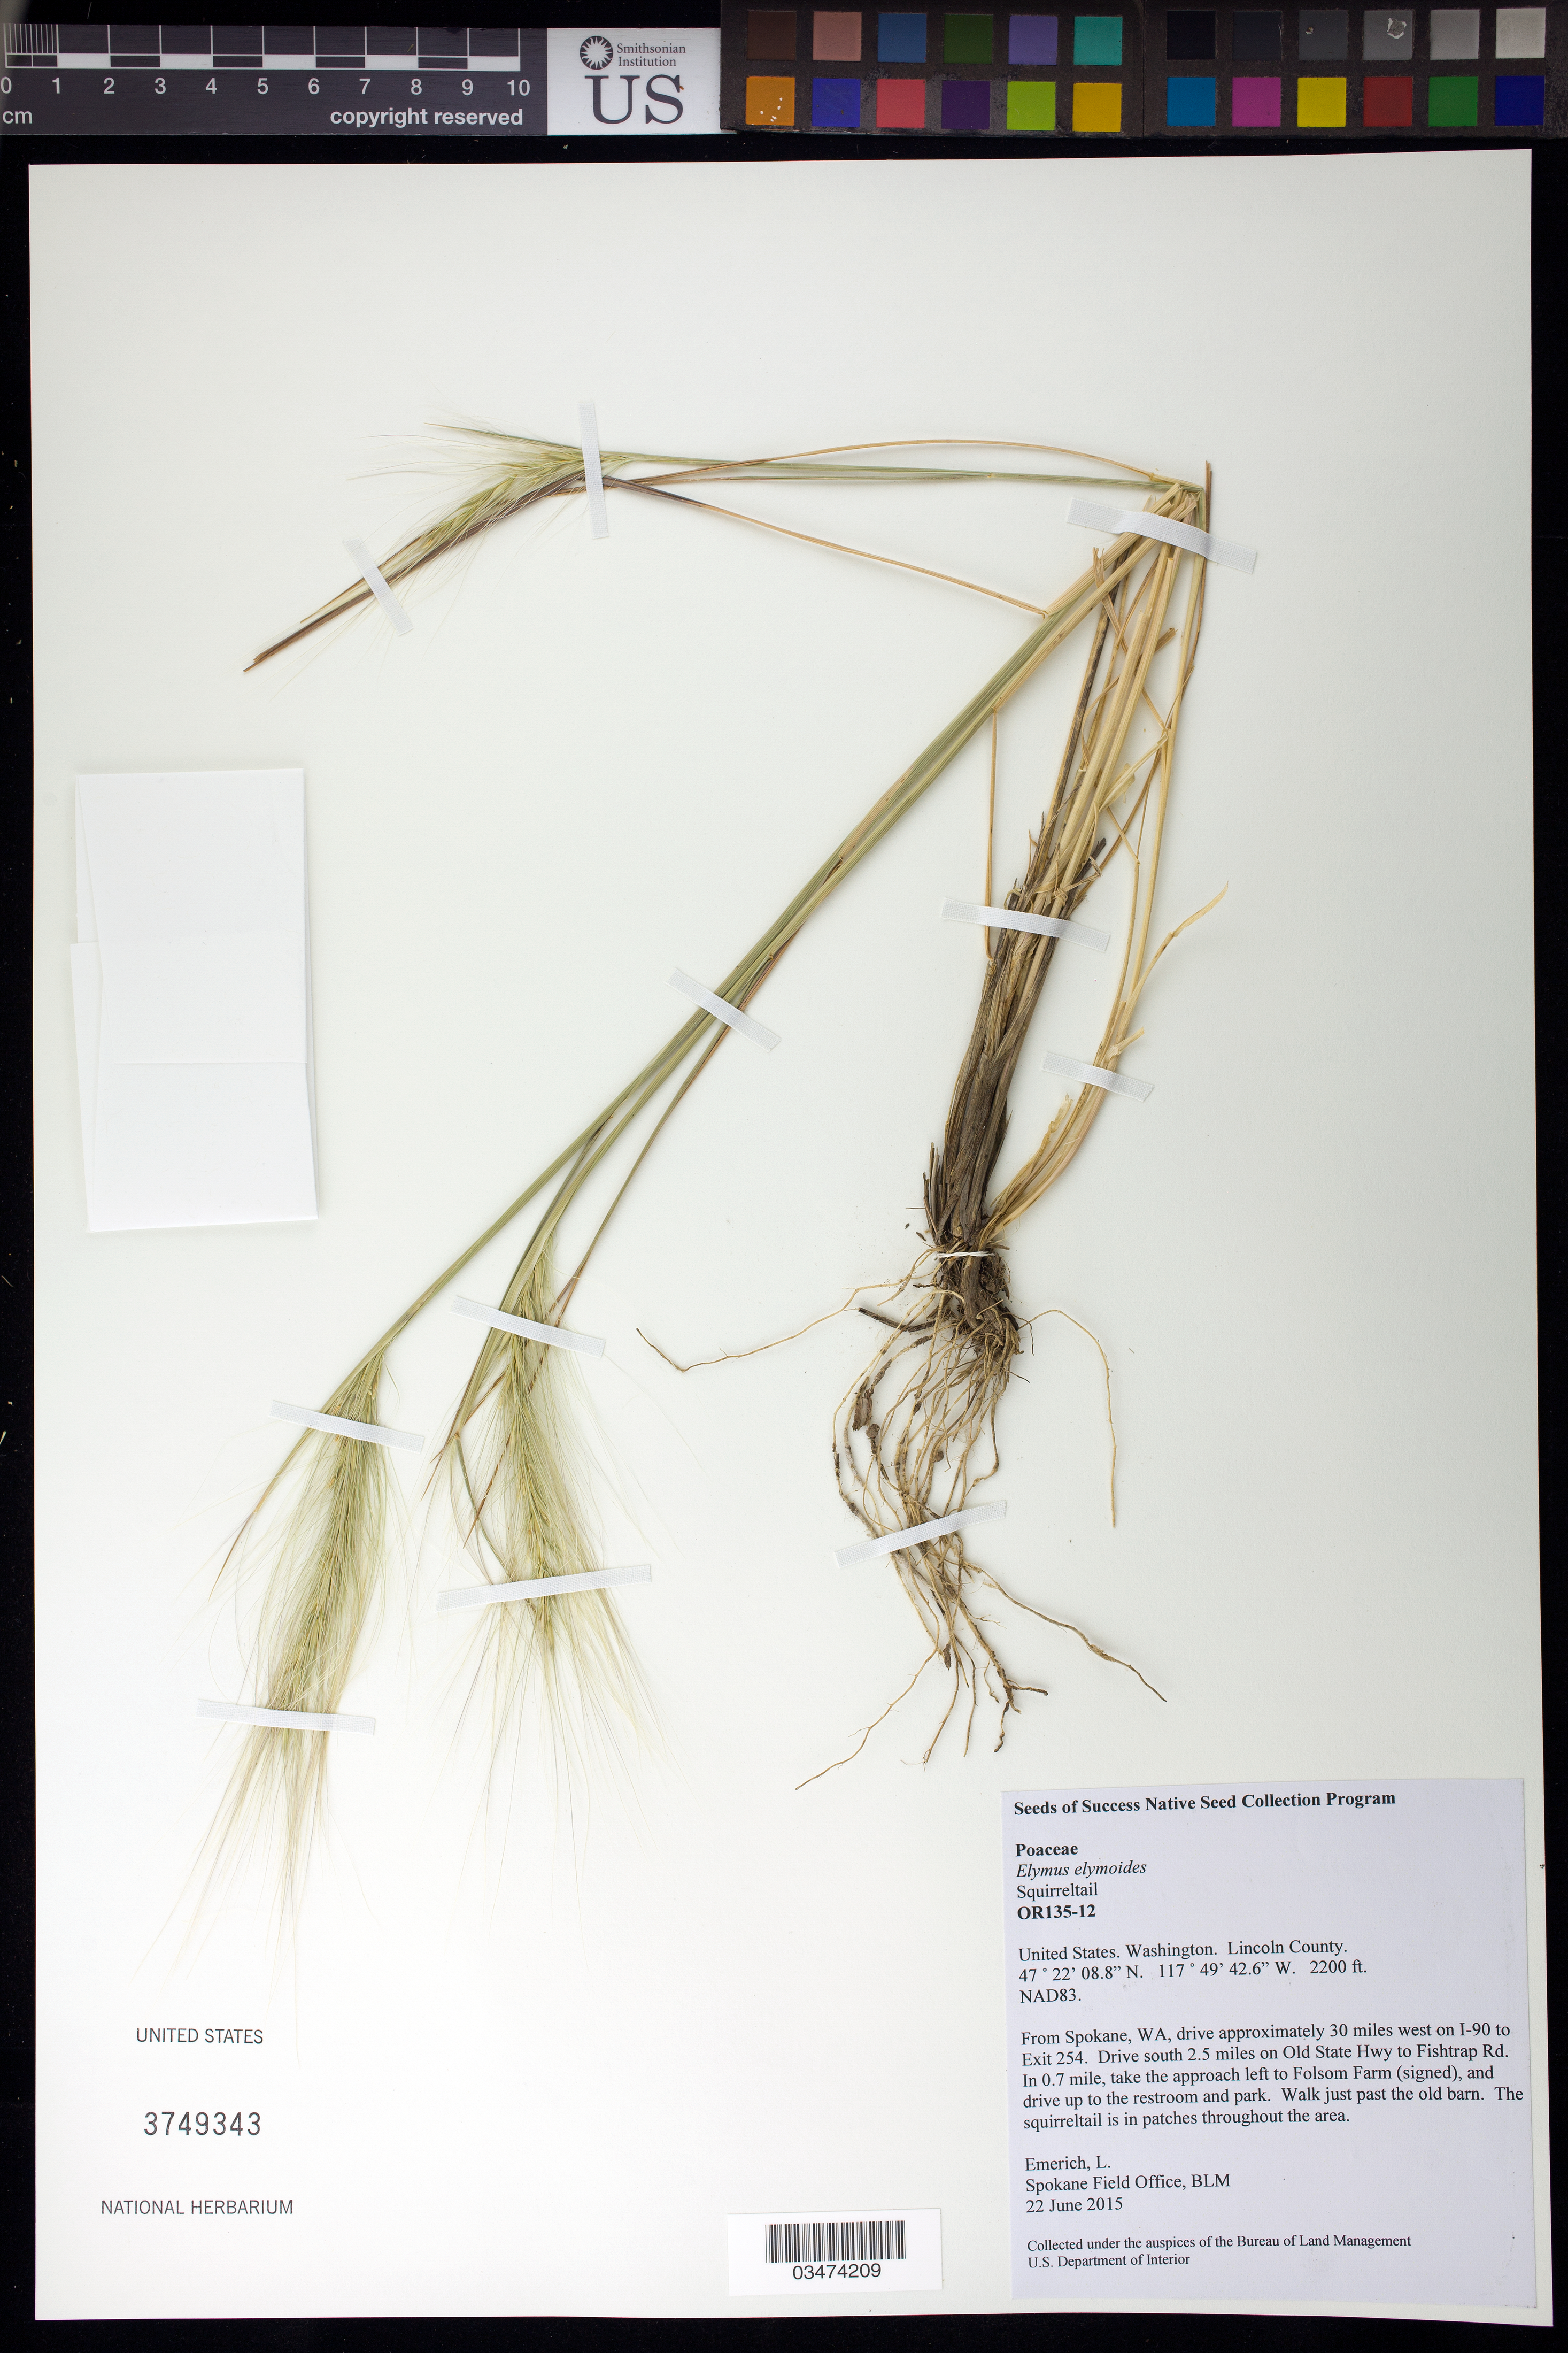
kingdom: Plantae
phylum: Tracheophyta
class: Liliopsida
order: Poales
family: Poaceae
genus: Elymus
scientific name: Elymus elymoides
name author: (Raf.) Swezey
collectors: L. Emerich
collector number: OR135-12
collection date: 2015-06-22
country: United States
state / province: Washington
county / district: Lincoln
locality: Fishtrap Rd., Folsom Farm Vicinity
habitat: shrub-steppe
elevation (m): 671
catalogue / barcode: US 3749343